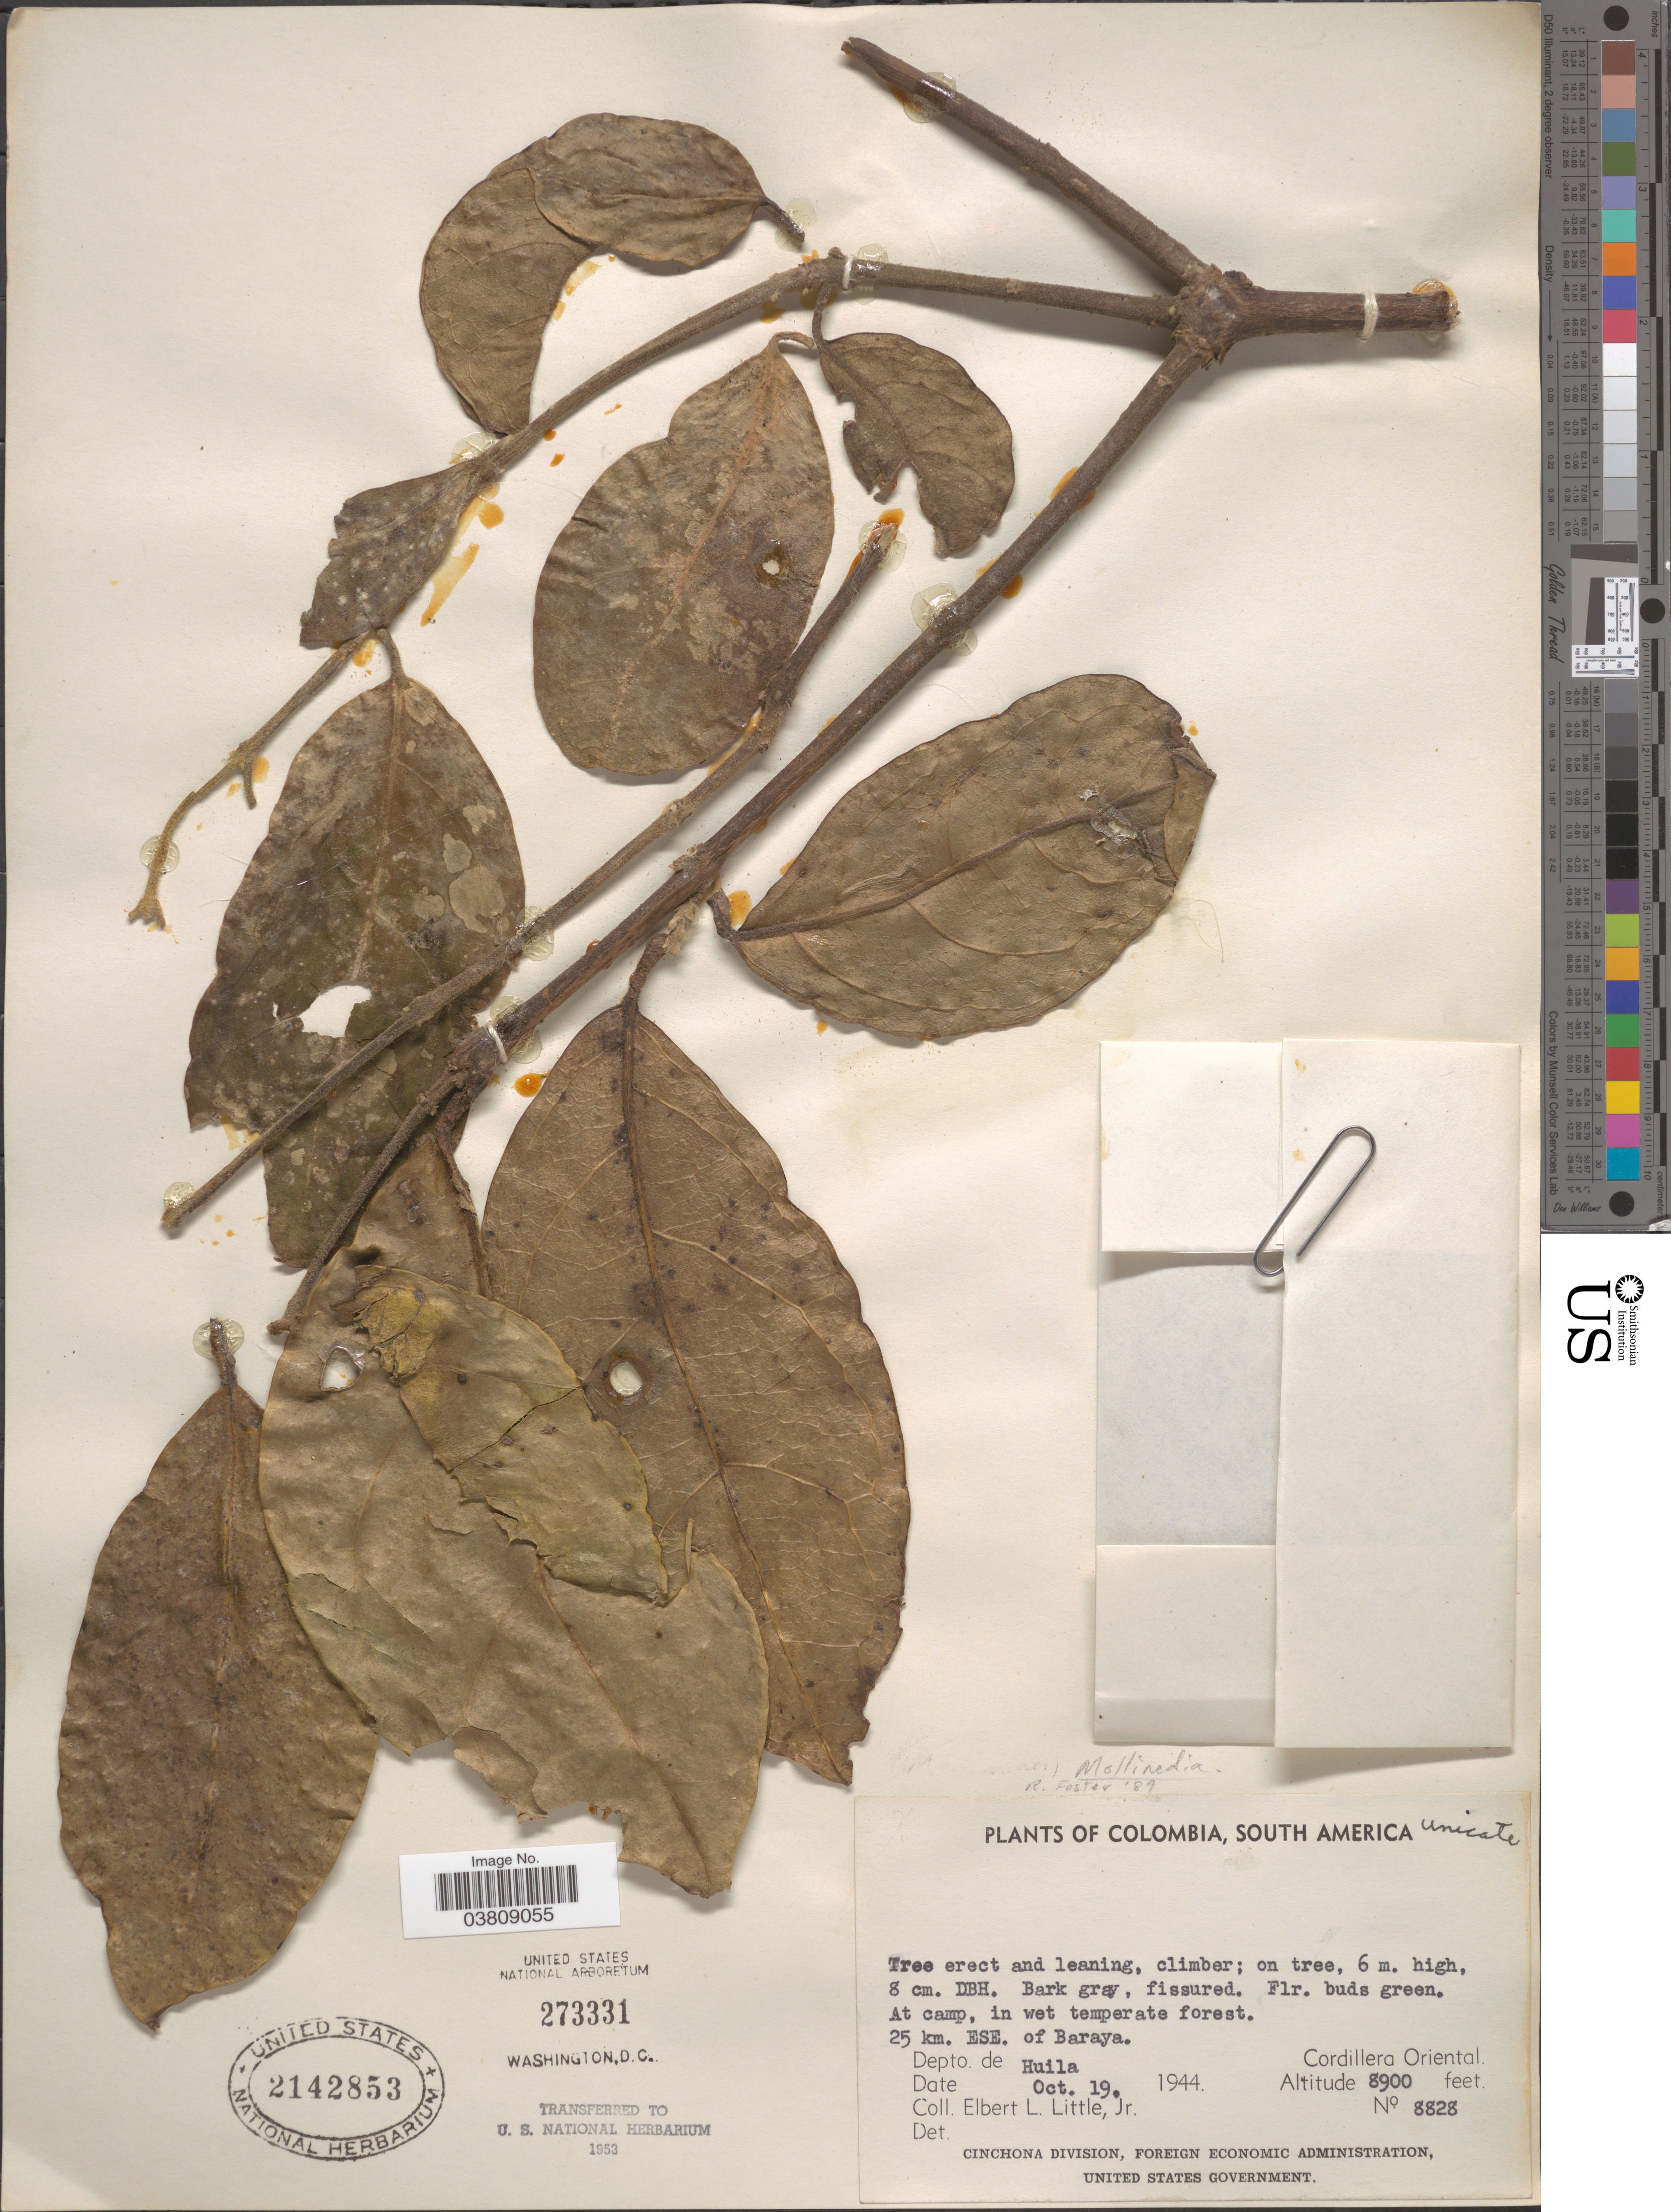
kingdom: Plantae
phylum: Tracheophyta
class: Magnoliopsida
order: Laurales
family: Monimiaceae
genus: Mollinedia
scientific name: Mollinedia sp.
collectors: E. L. Little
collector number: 8828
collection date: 1944-10-19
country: Colombia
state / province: Huila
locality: At camp, in wet temperate forest. 25 km. ESE. of Baraya. Depto. de Huila. Cordillera Oriental.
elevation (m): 2713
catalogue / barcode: US 2142853